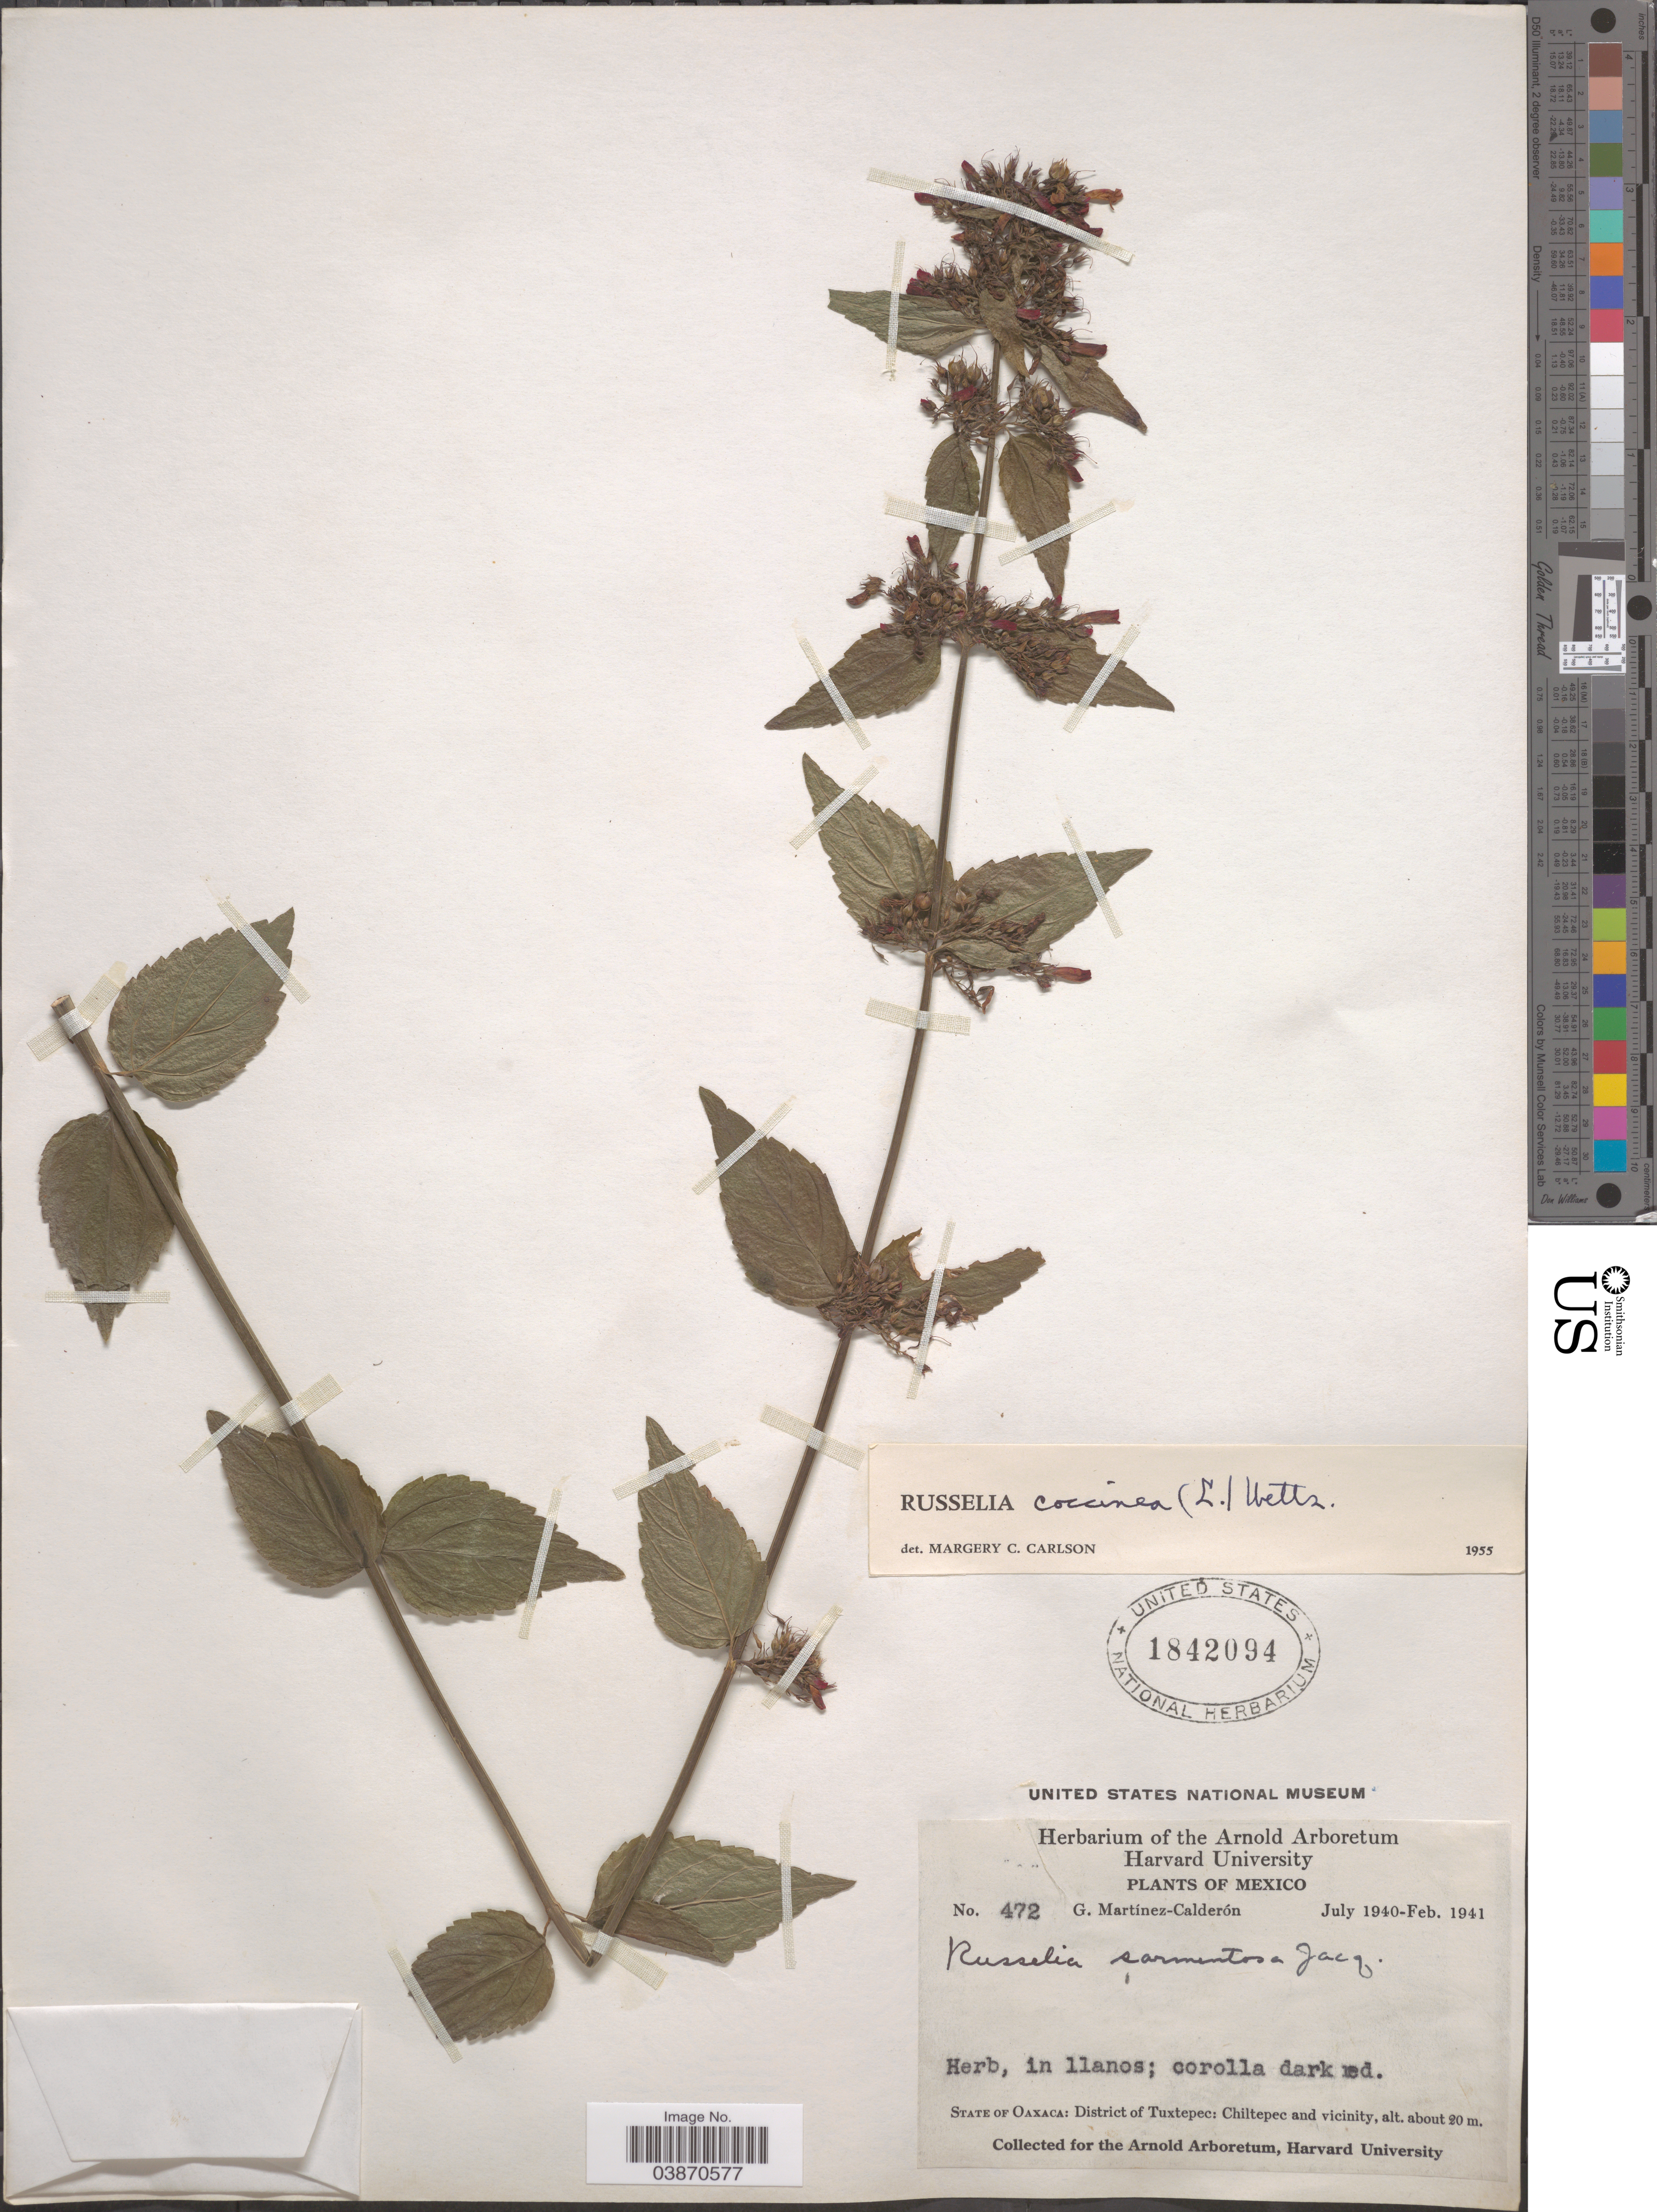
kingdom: Plantae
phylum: Tracheophyta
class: Magnoliopsida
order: Lamiales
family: Plantaginaceae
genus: Russelia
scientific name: Russelia coccinea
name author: (L.) Wettst.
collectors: G. Martínez Calderón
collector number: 472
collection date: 1940-07/1941-02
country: Mexico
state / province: Oaxaca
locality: District of Tuxtepec: Chiltepec and vicinity.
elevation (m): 20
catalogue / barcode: US 1842094